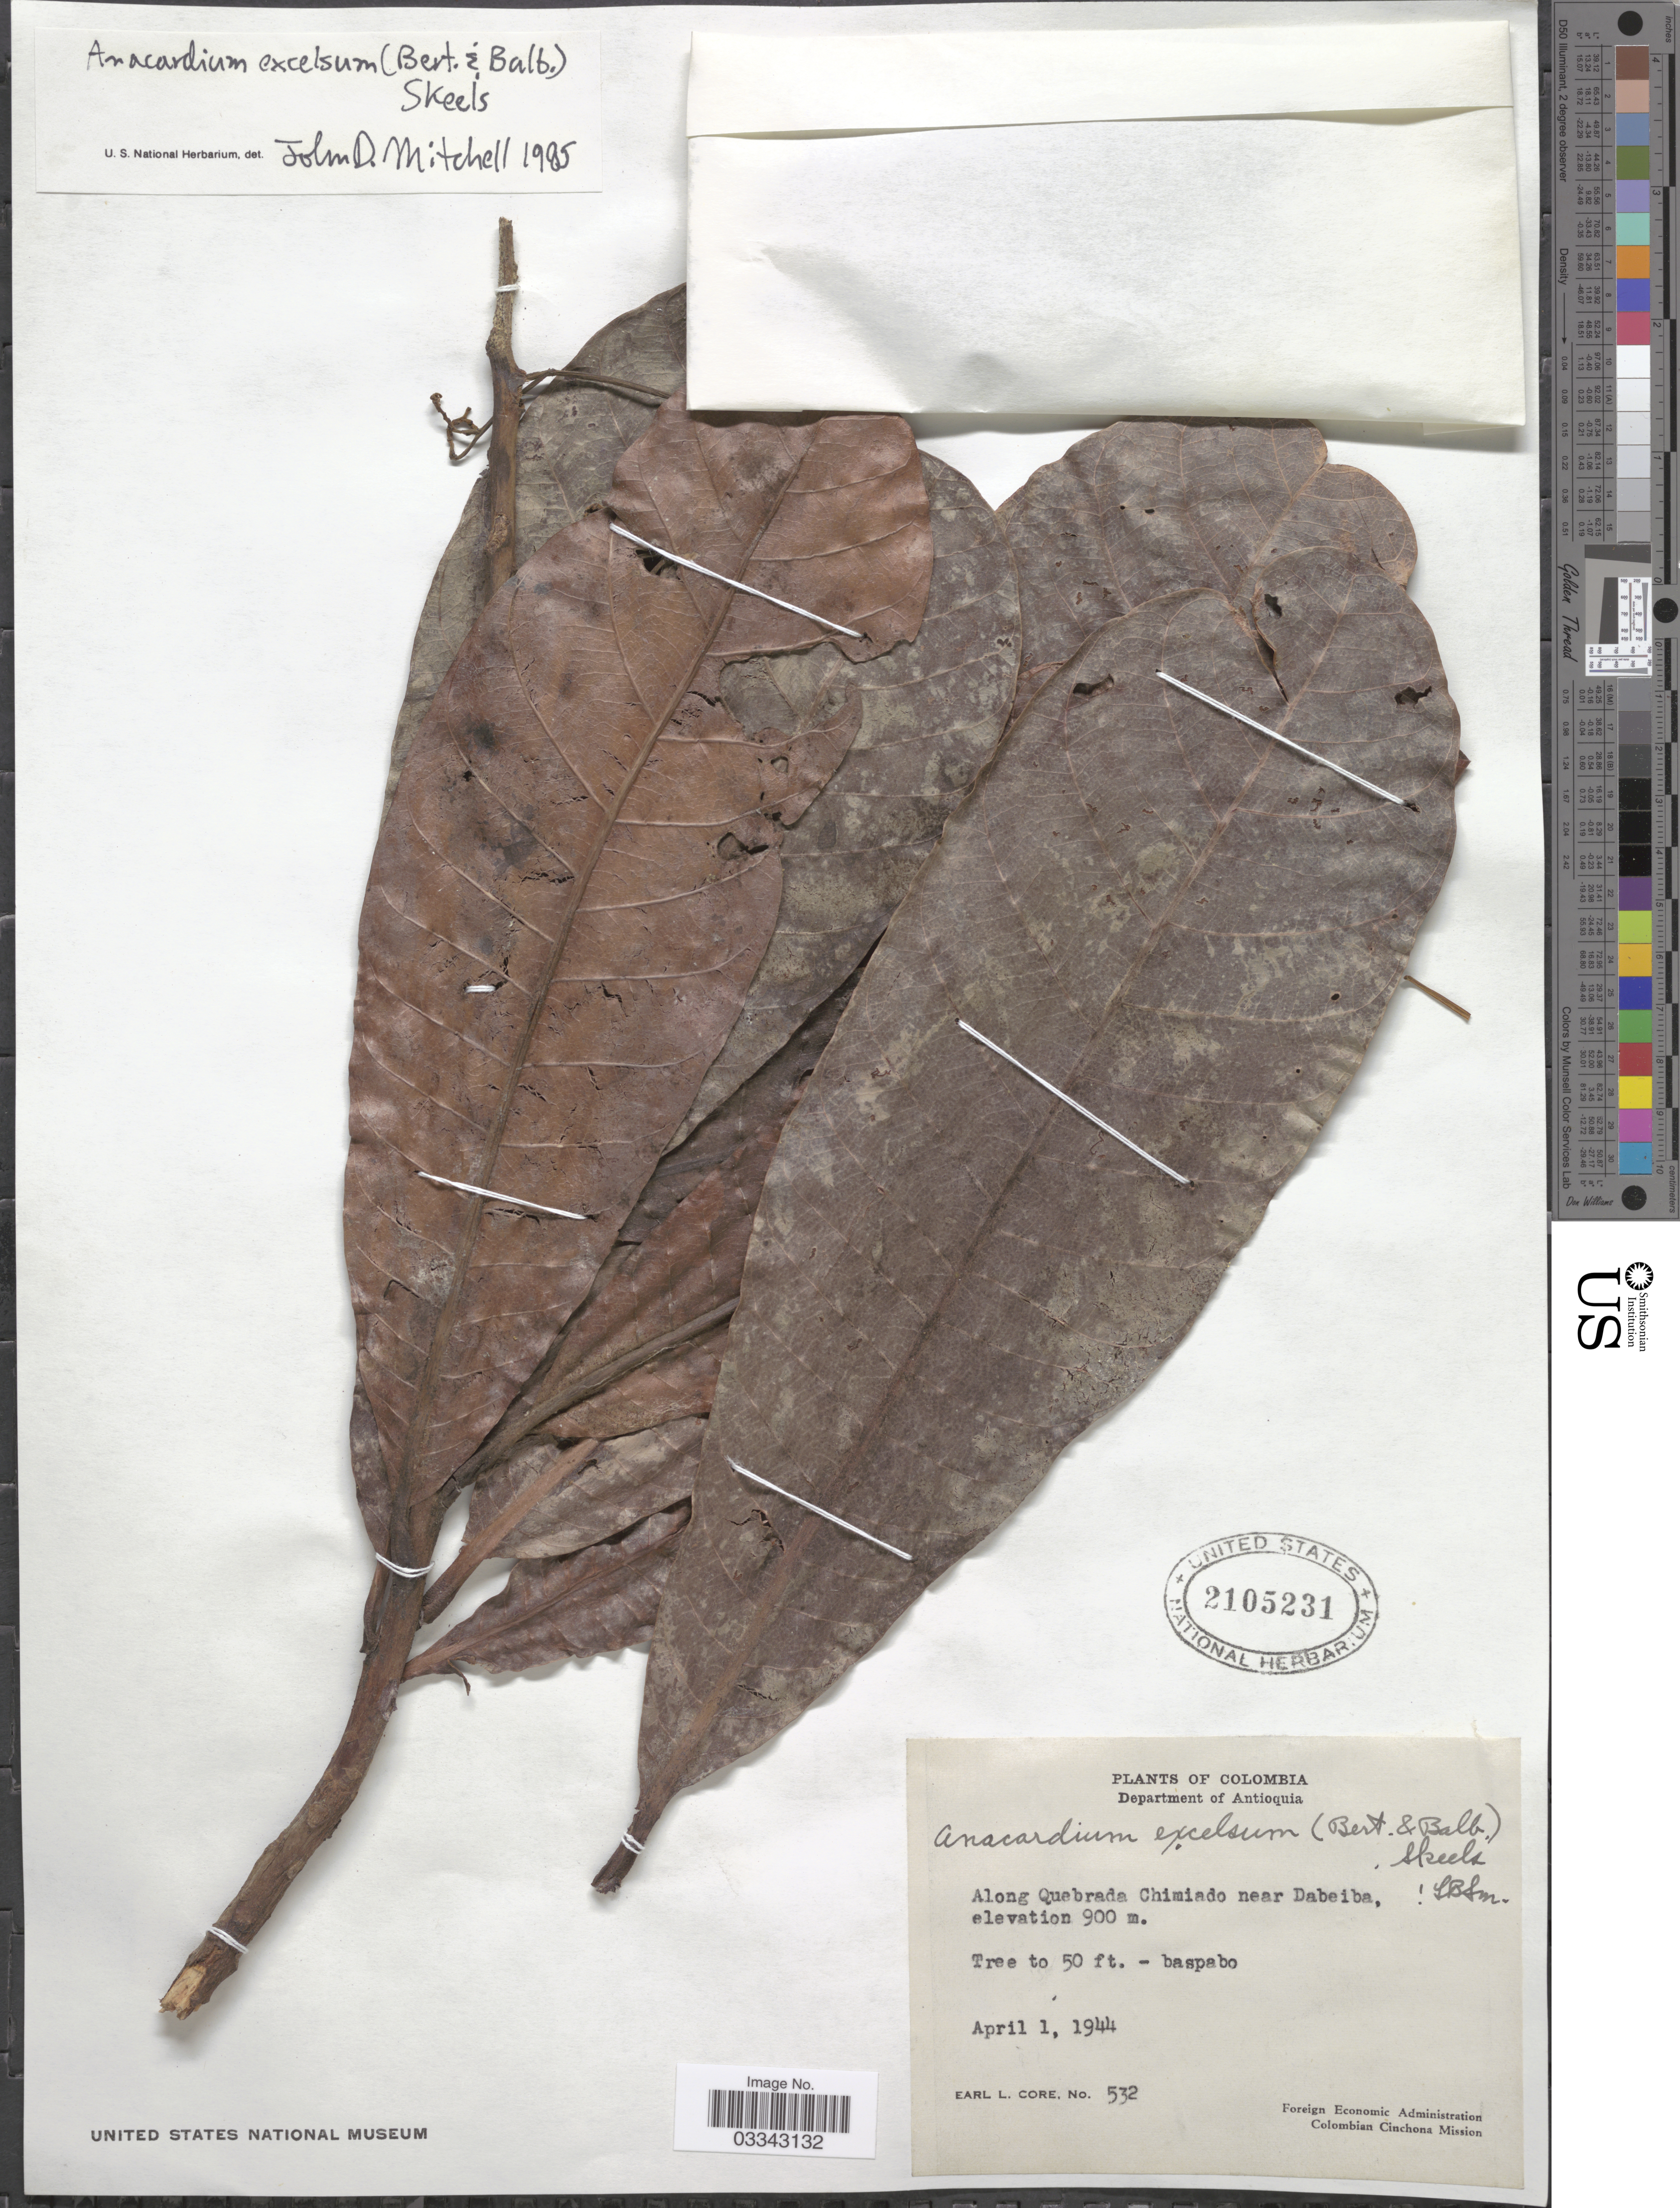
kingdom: Plantae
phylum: Tracheophyta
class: Magnoliopsida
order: Sapindales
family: Anacardiaceae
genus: Anacardium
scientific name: Anacardium excelsum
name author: (Kunth) Skeels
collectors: E. L. Core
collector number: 532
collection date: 1944-04-01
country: Colombia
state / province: Antioquia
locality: Department of Antioquia. Along Quebrada Chimiado near Dabeida.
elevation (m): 900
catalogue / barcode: US 2105231